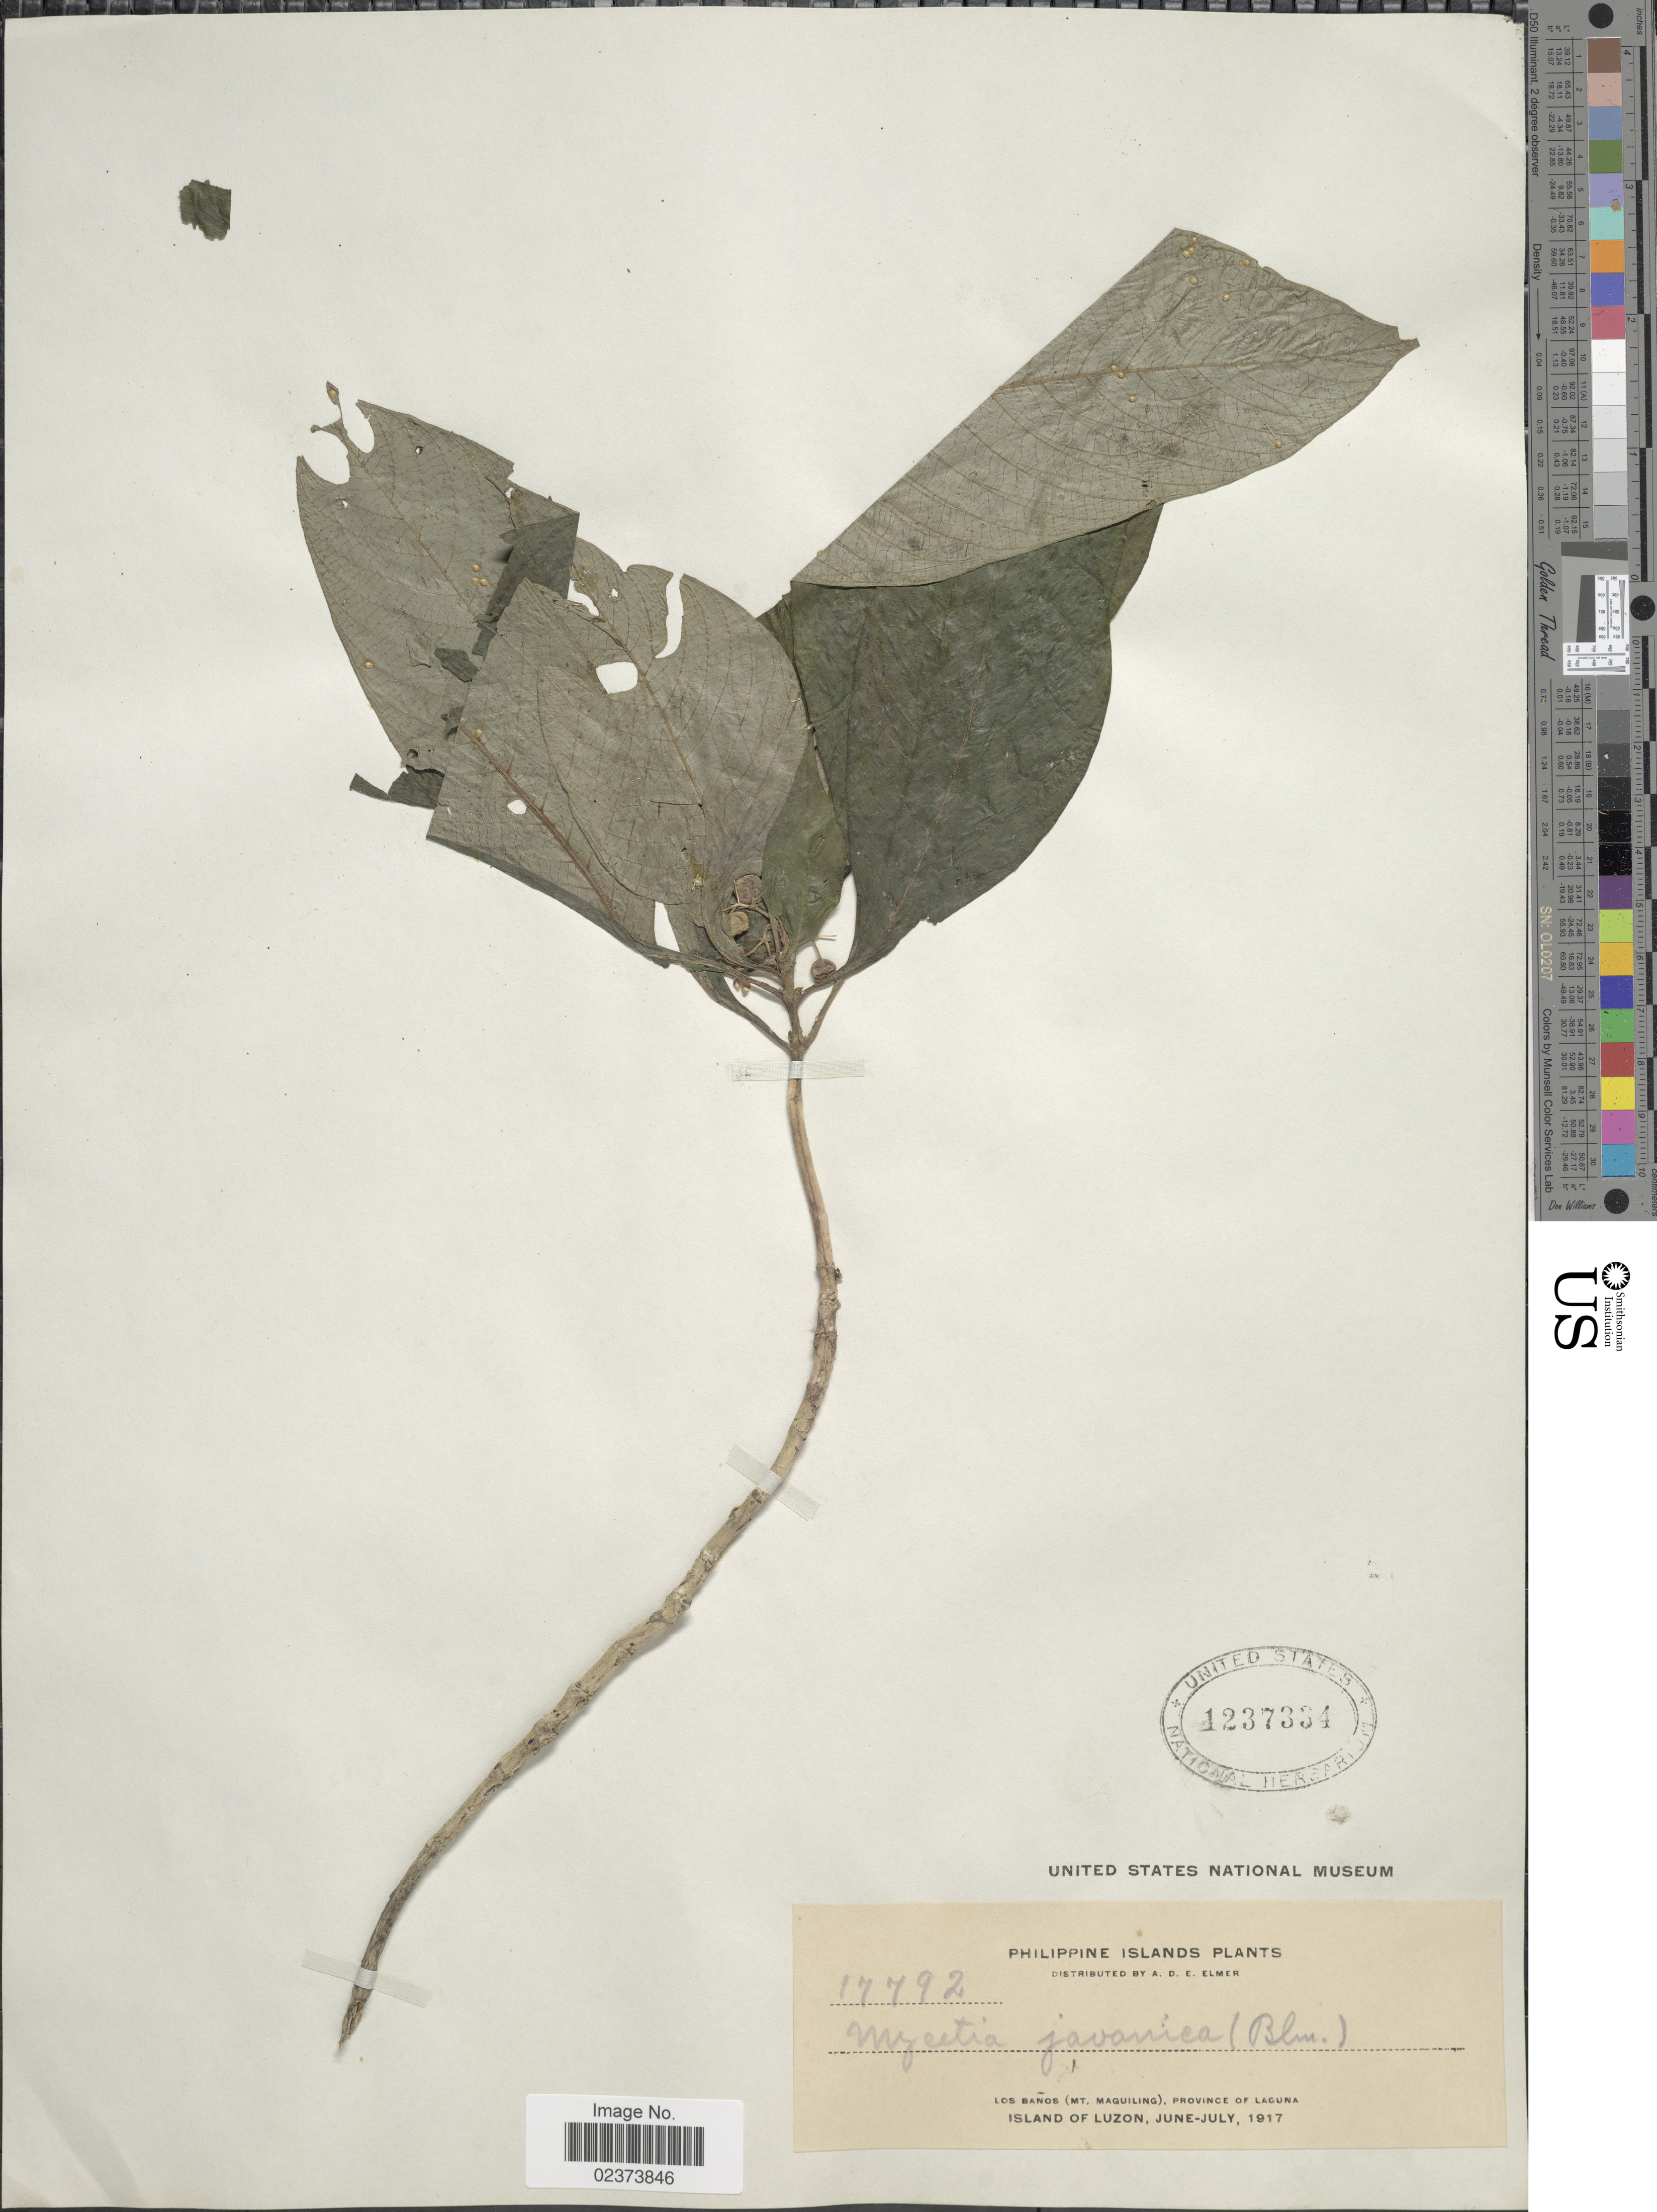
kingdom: Plantae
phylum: Tracheophyta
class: Magnoliopsida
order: Gentianales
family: Rubiaceae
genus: Mycetia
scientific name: Mycetia javanica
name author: (Blume) Reinw. ex Korth.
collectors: A. D. E. Elmer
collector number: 17792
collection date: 1917-06/1917-07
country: Philippines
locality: Los Banos (Mt. Maquiling) Province of Laguna, Island of Luzon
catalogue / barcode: US 1237334